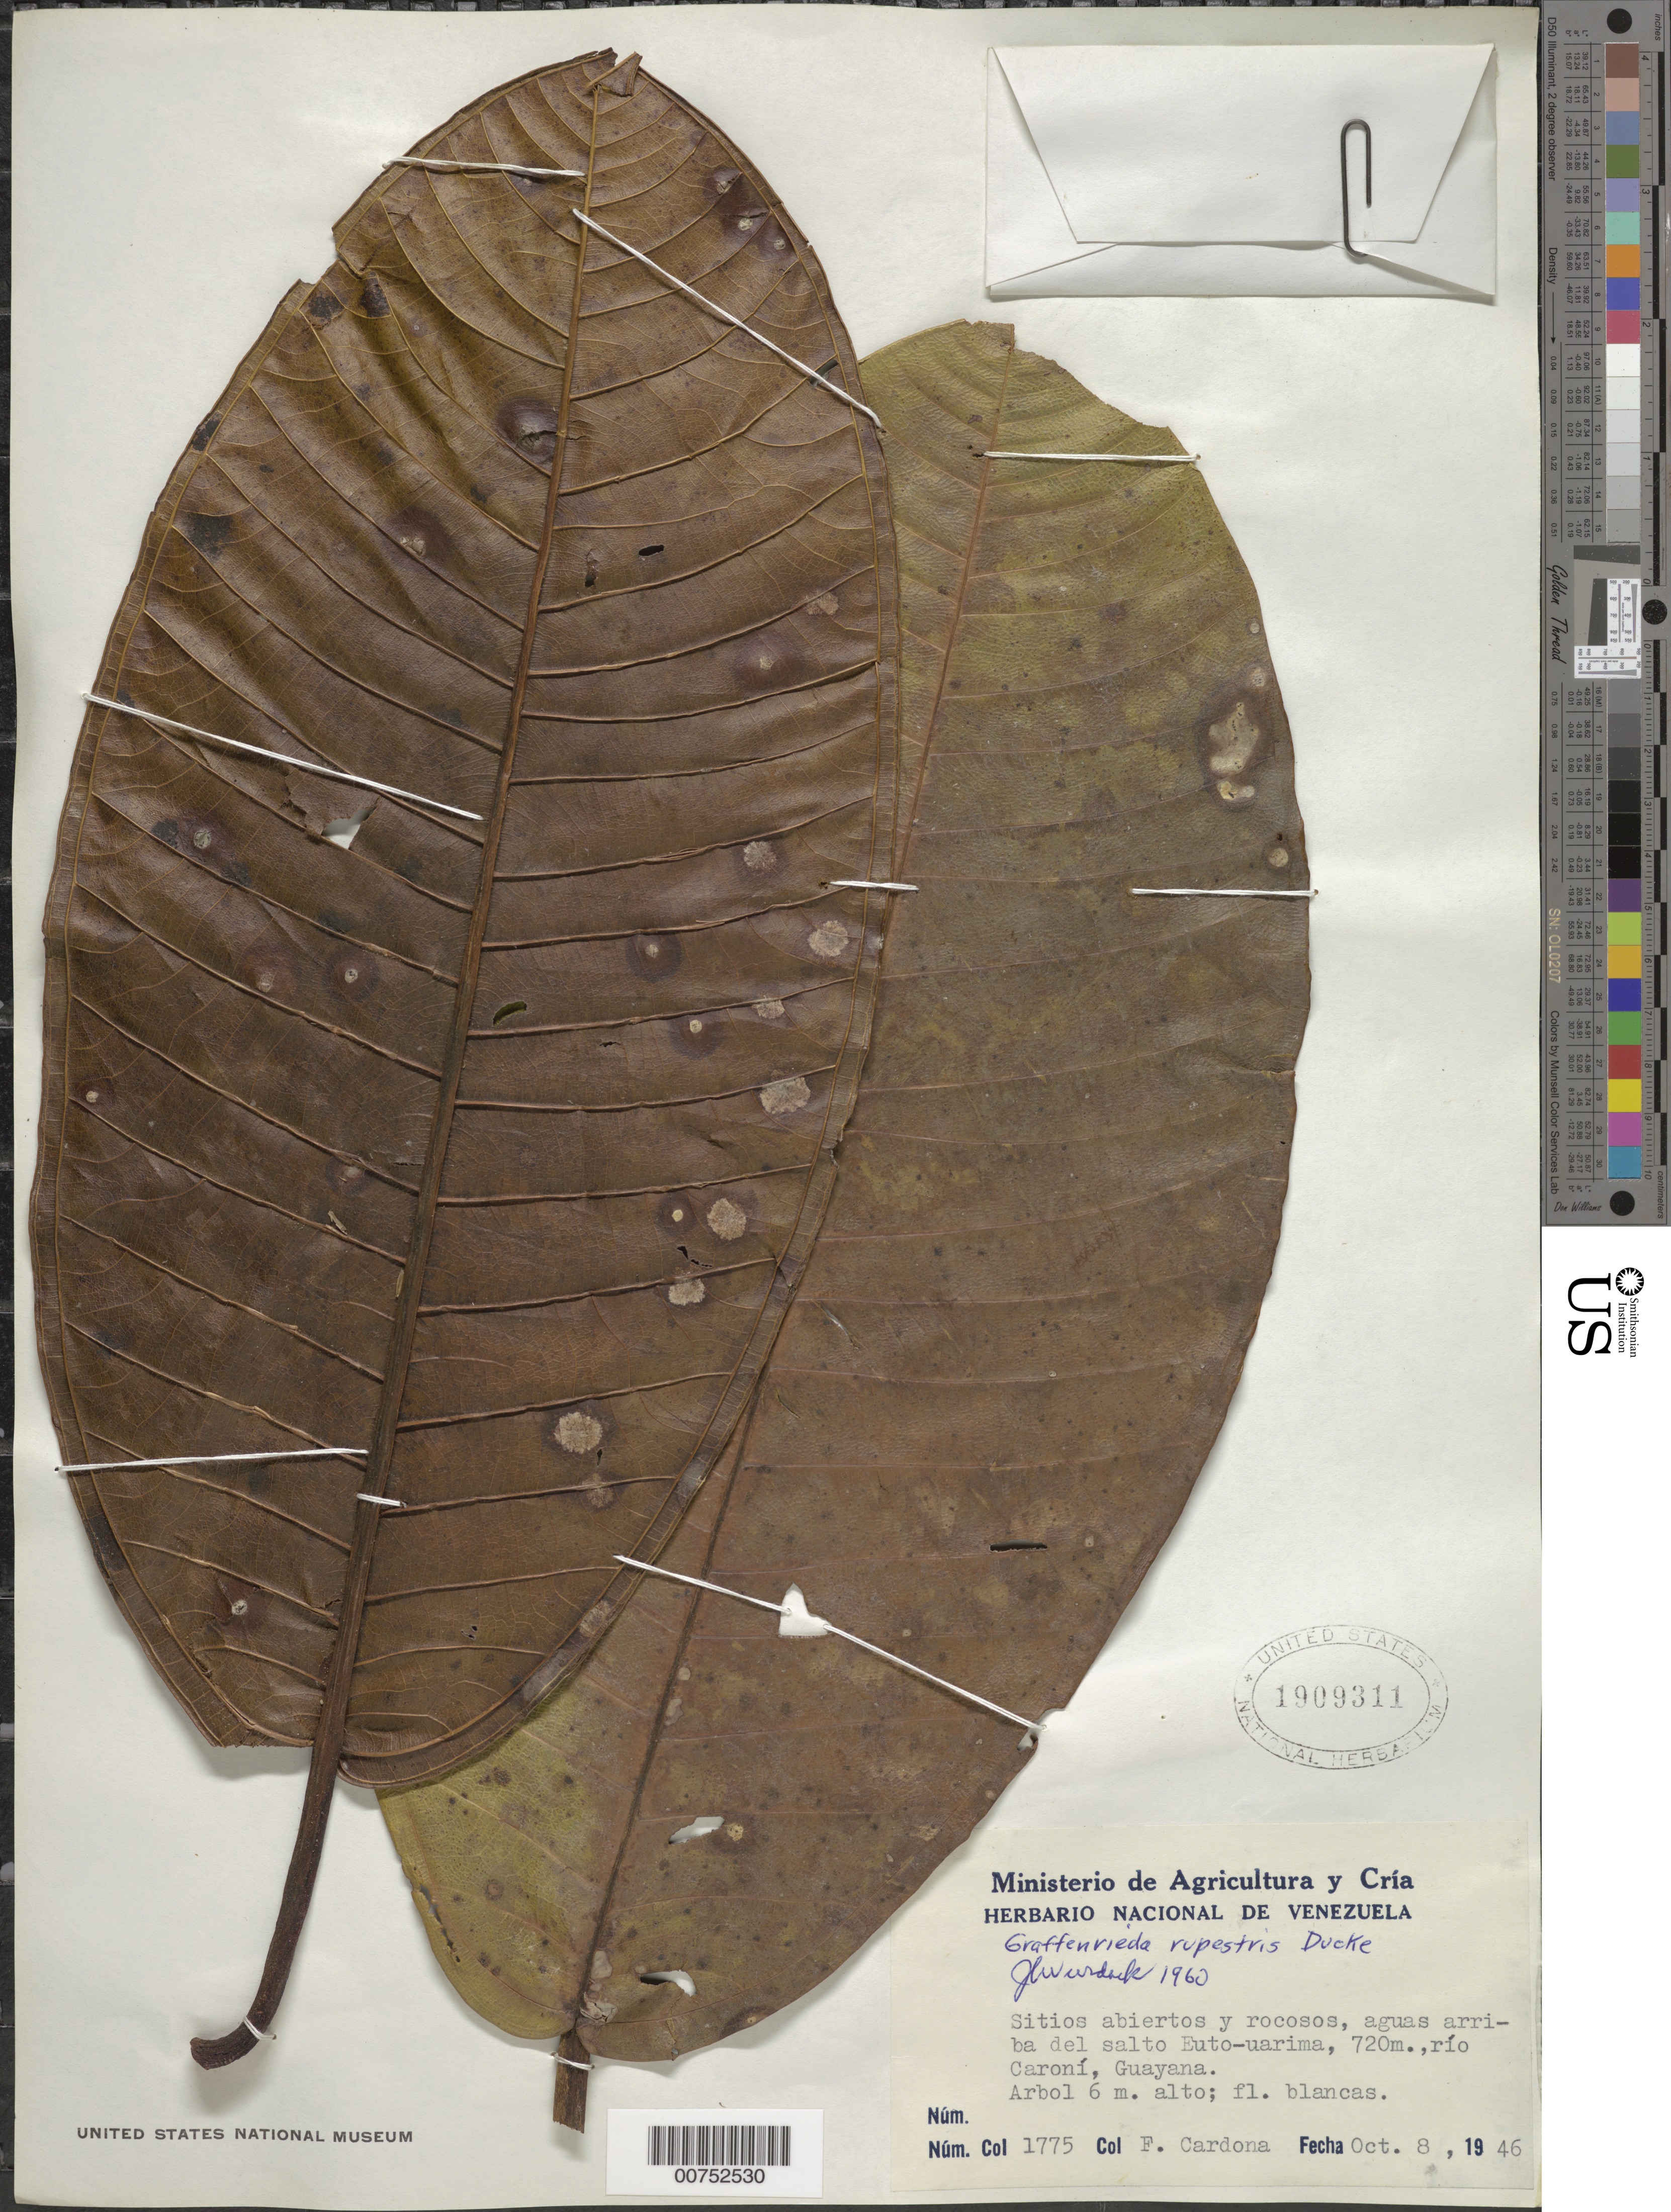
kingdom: Plantae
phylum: Tracheophyta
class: Magnoliopsida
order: Myrtales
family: Melastomataceae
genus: Graffenrieda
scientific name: Graffenrieda rupestris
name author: Ducke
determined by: Wurdack, John J., (US), US (UNITED STATES)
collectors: F. Cardona Puig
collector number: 1775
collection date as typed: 8-Oct-46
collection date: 1946-10-08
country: Venezuela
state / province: Bolívar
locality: Salto Euto-uarima, Río Caroní, Guayana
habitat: Sitios abiertos y rocosos, aguas arriba delsalto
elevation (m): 720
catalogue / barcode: US 1909311